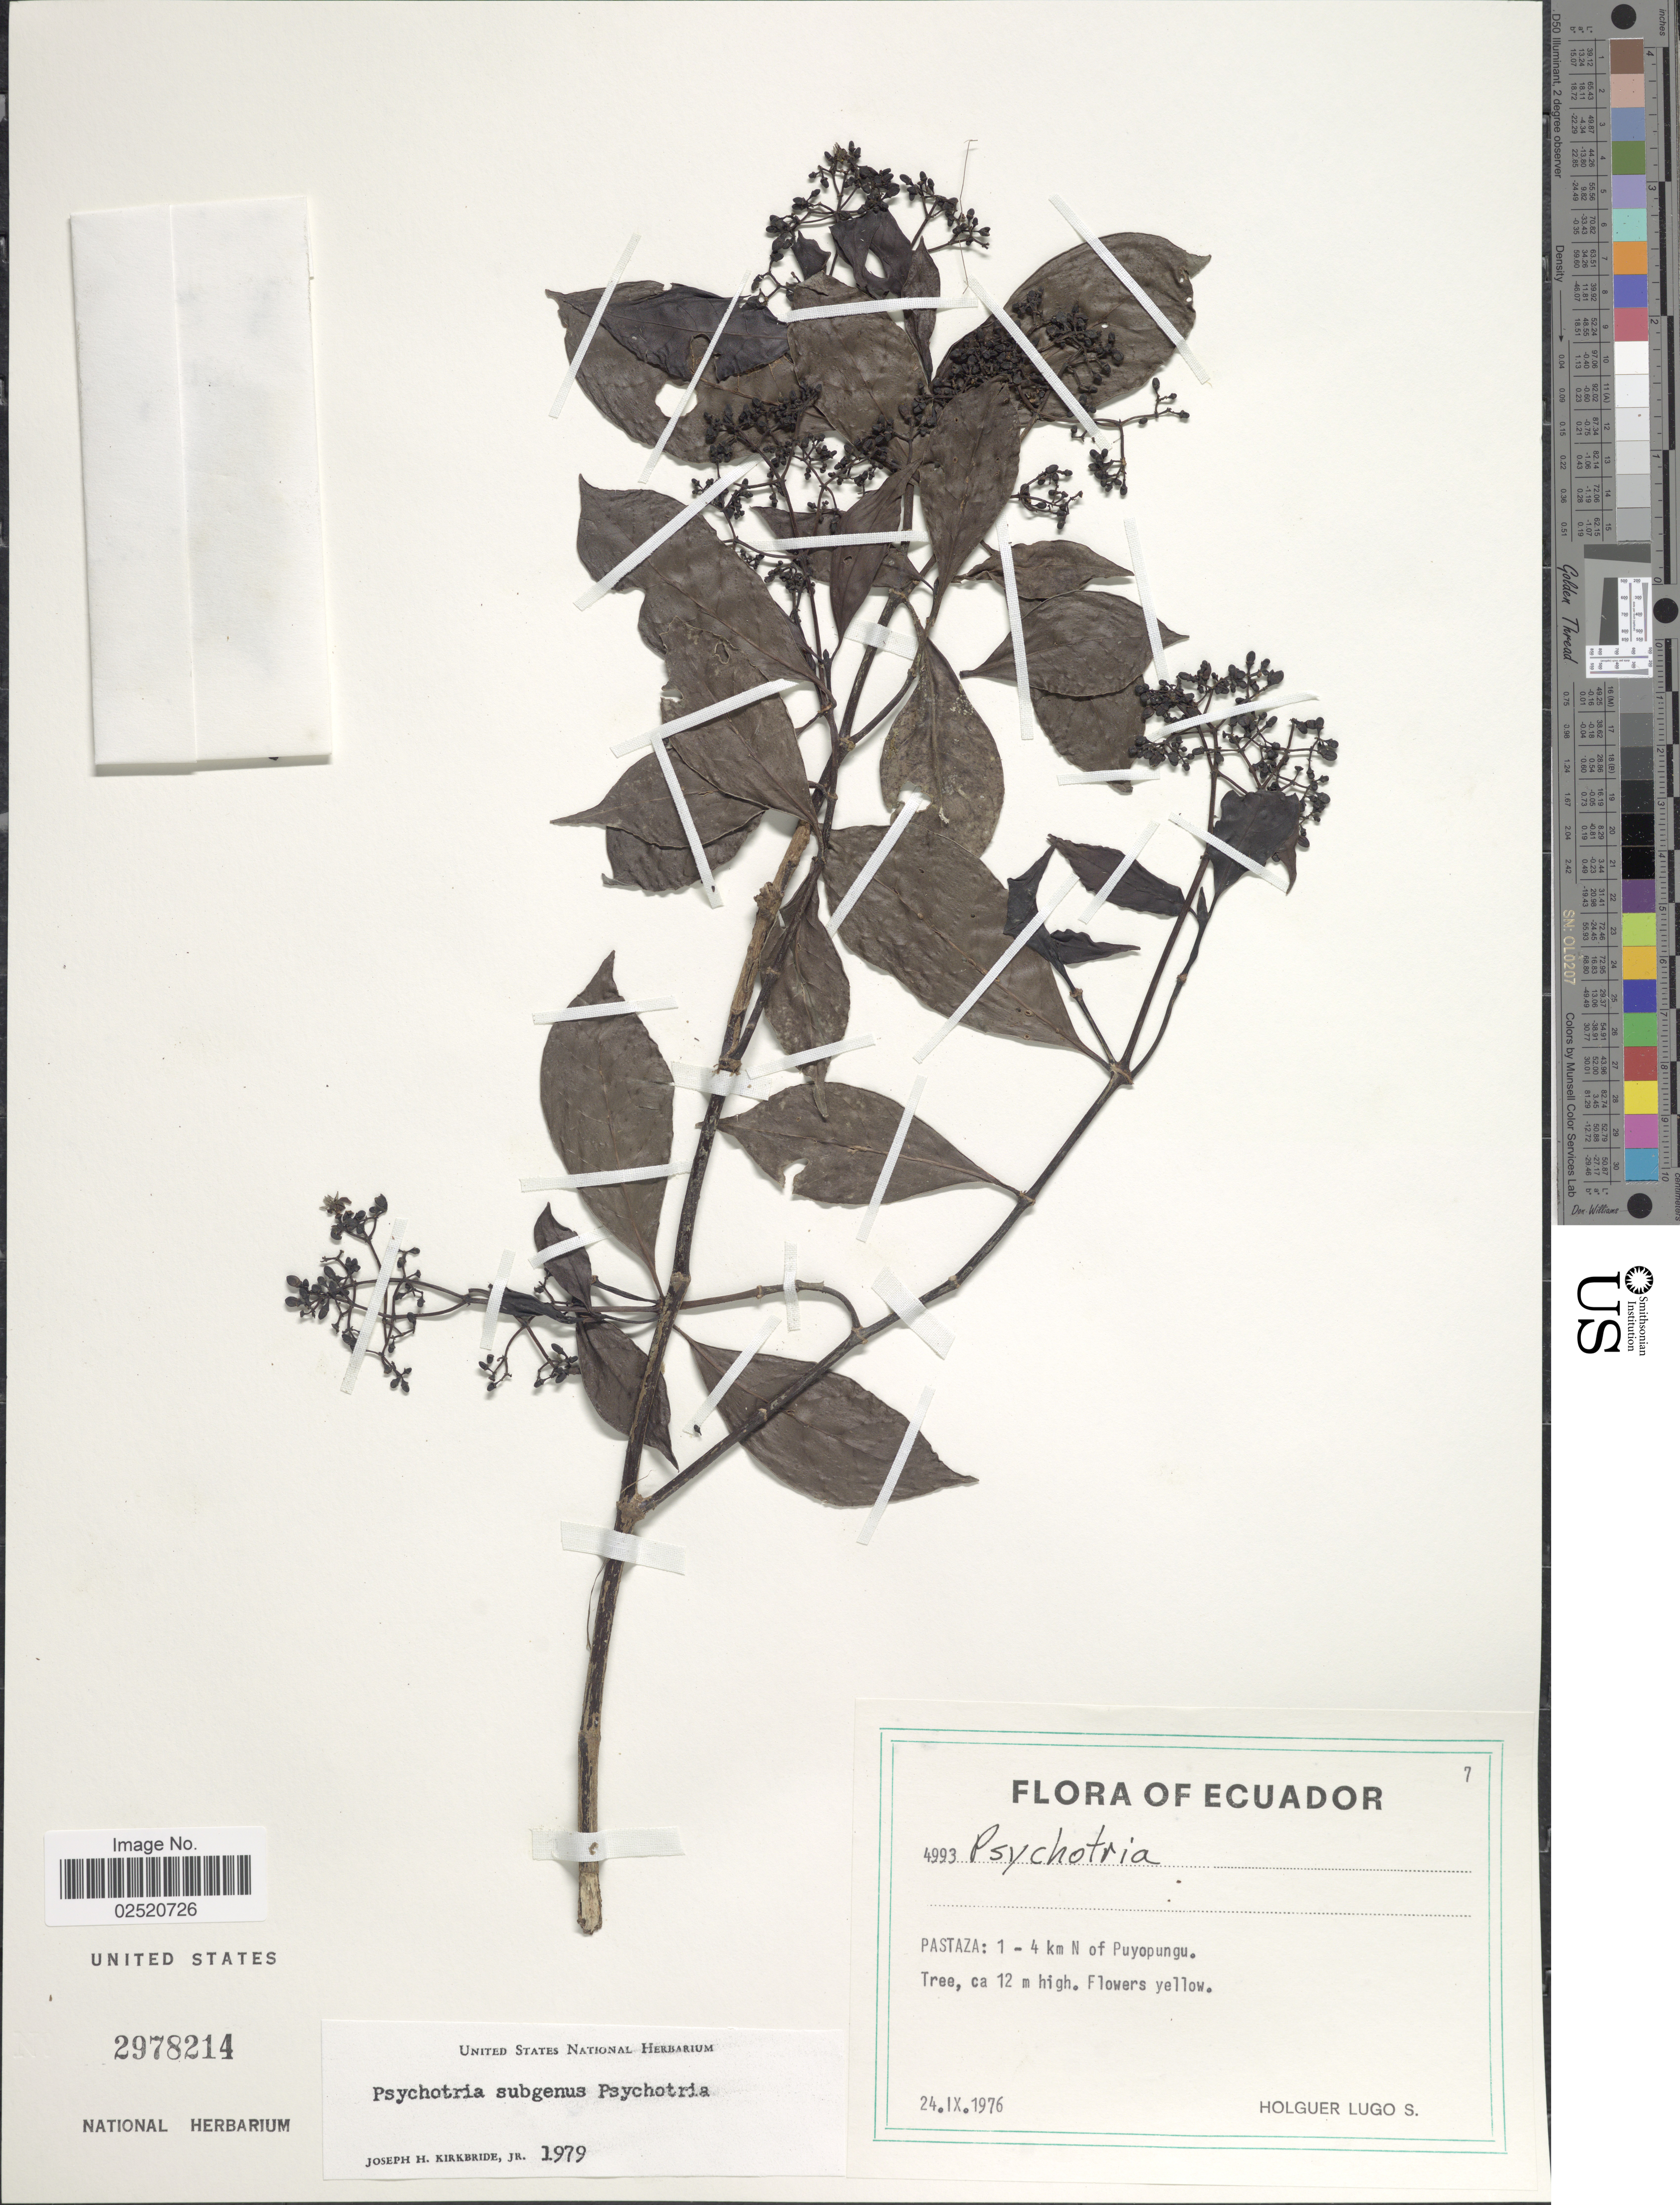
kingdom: Plantae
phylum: Tracheophyta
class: Magnoliopsida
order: Gentianales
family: Rubiaceae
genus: Psychotria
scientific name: Psychotria sp.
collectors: H. Lugo S.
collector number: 4993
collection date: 1976-09-24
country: Ecuador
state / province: Pastaza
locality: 1 - 4 km N of Puyopungu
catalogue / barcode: US 2978214